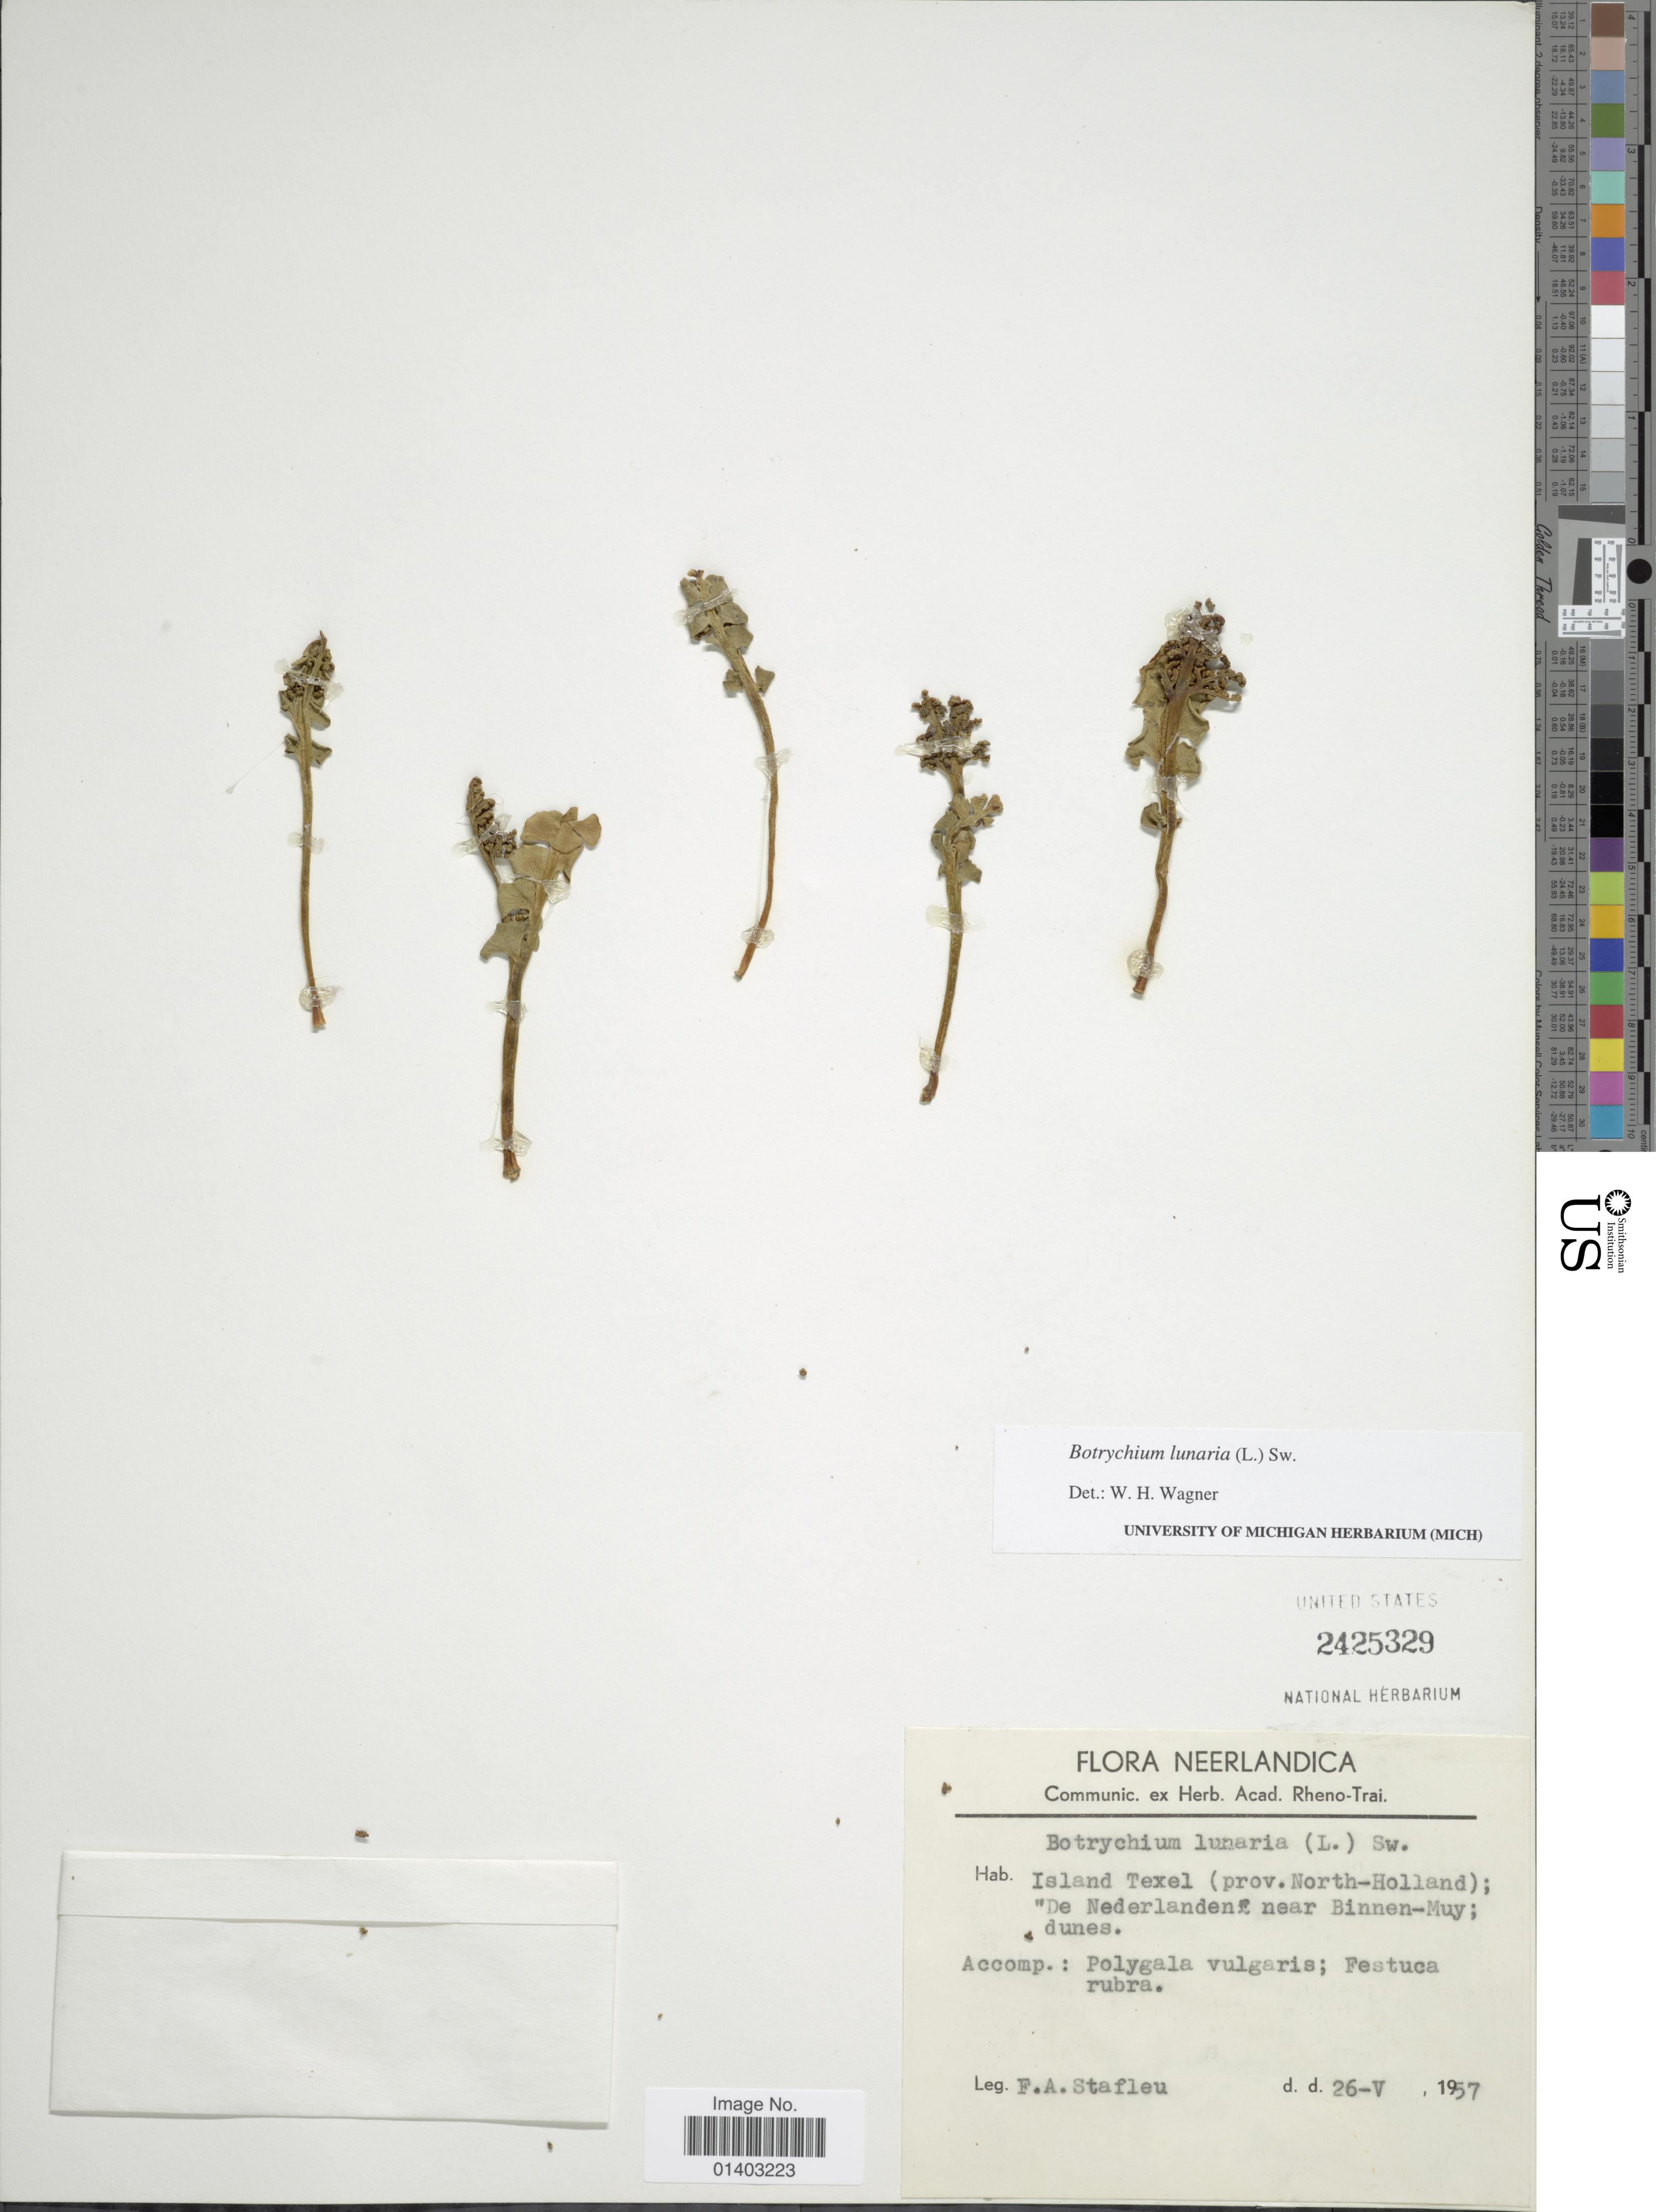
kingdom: Plantae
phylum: Tracheophyta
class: Polypodiopsida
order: Ophioglossales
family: Ophioglossaceae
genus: Botrychium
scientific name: Botrychium lunaria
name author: (L.) Sw.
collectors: F. A. Stafleu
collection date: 1957-05-26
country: Netherlands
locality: Neerlandica, Island Texel (prov. North-Holland); 'De Nederlanden near Binnen-Muy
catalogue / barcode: US 2425329